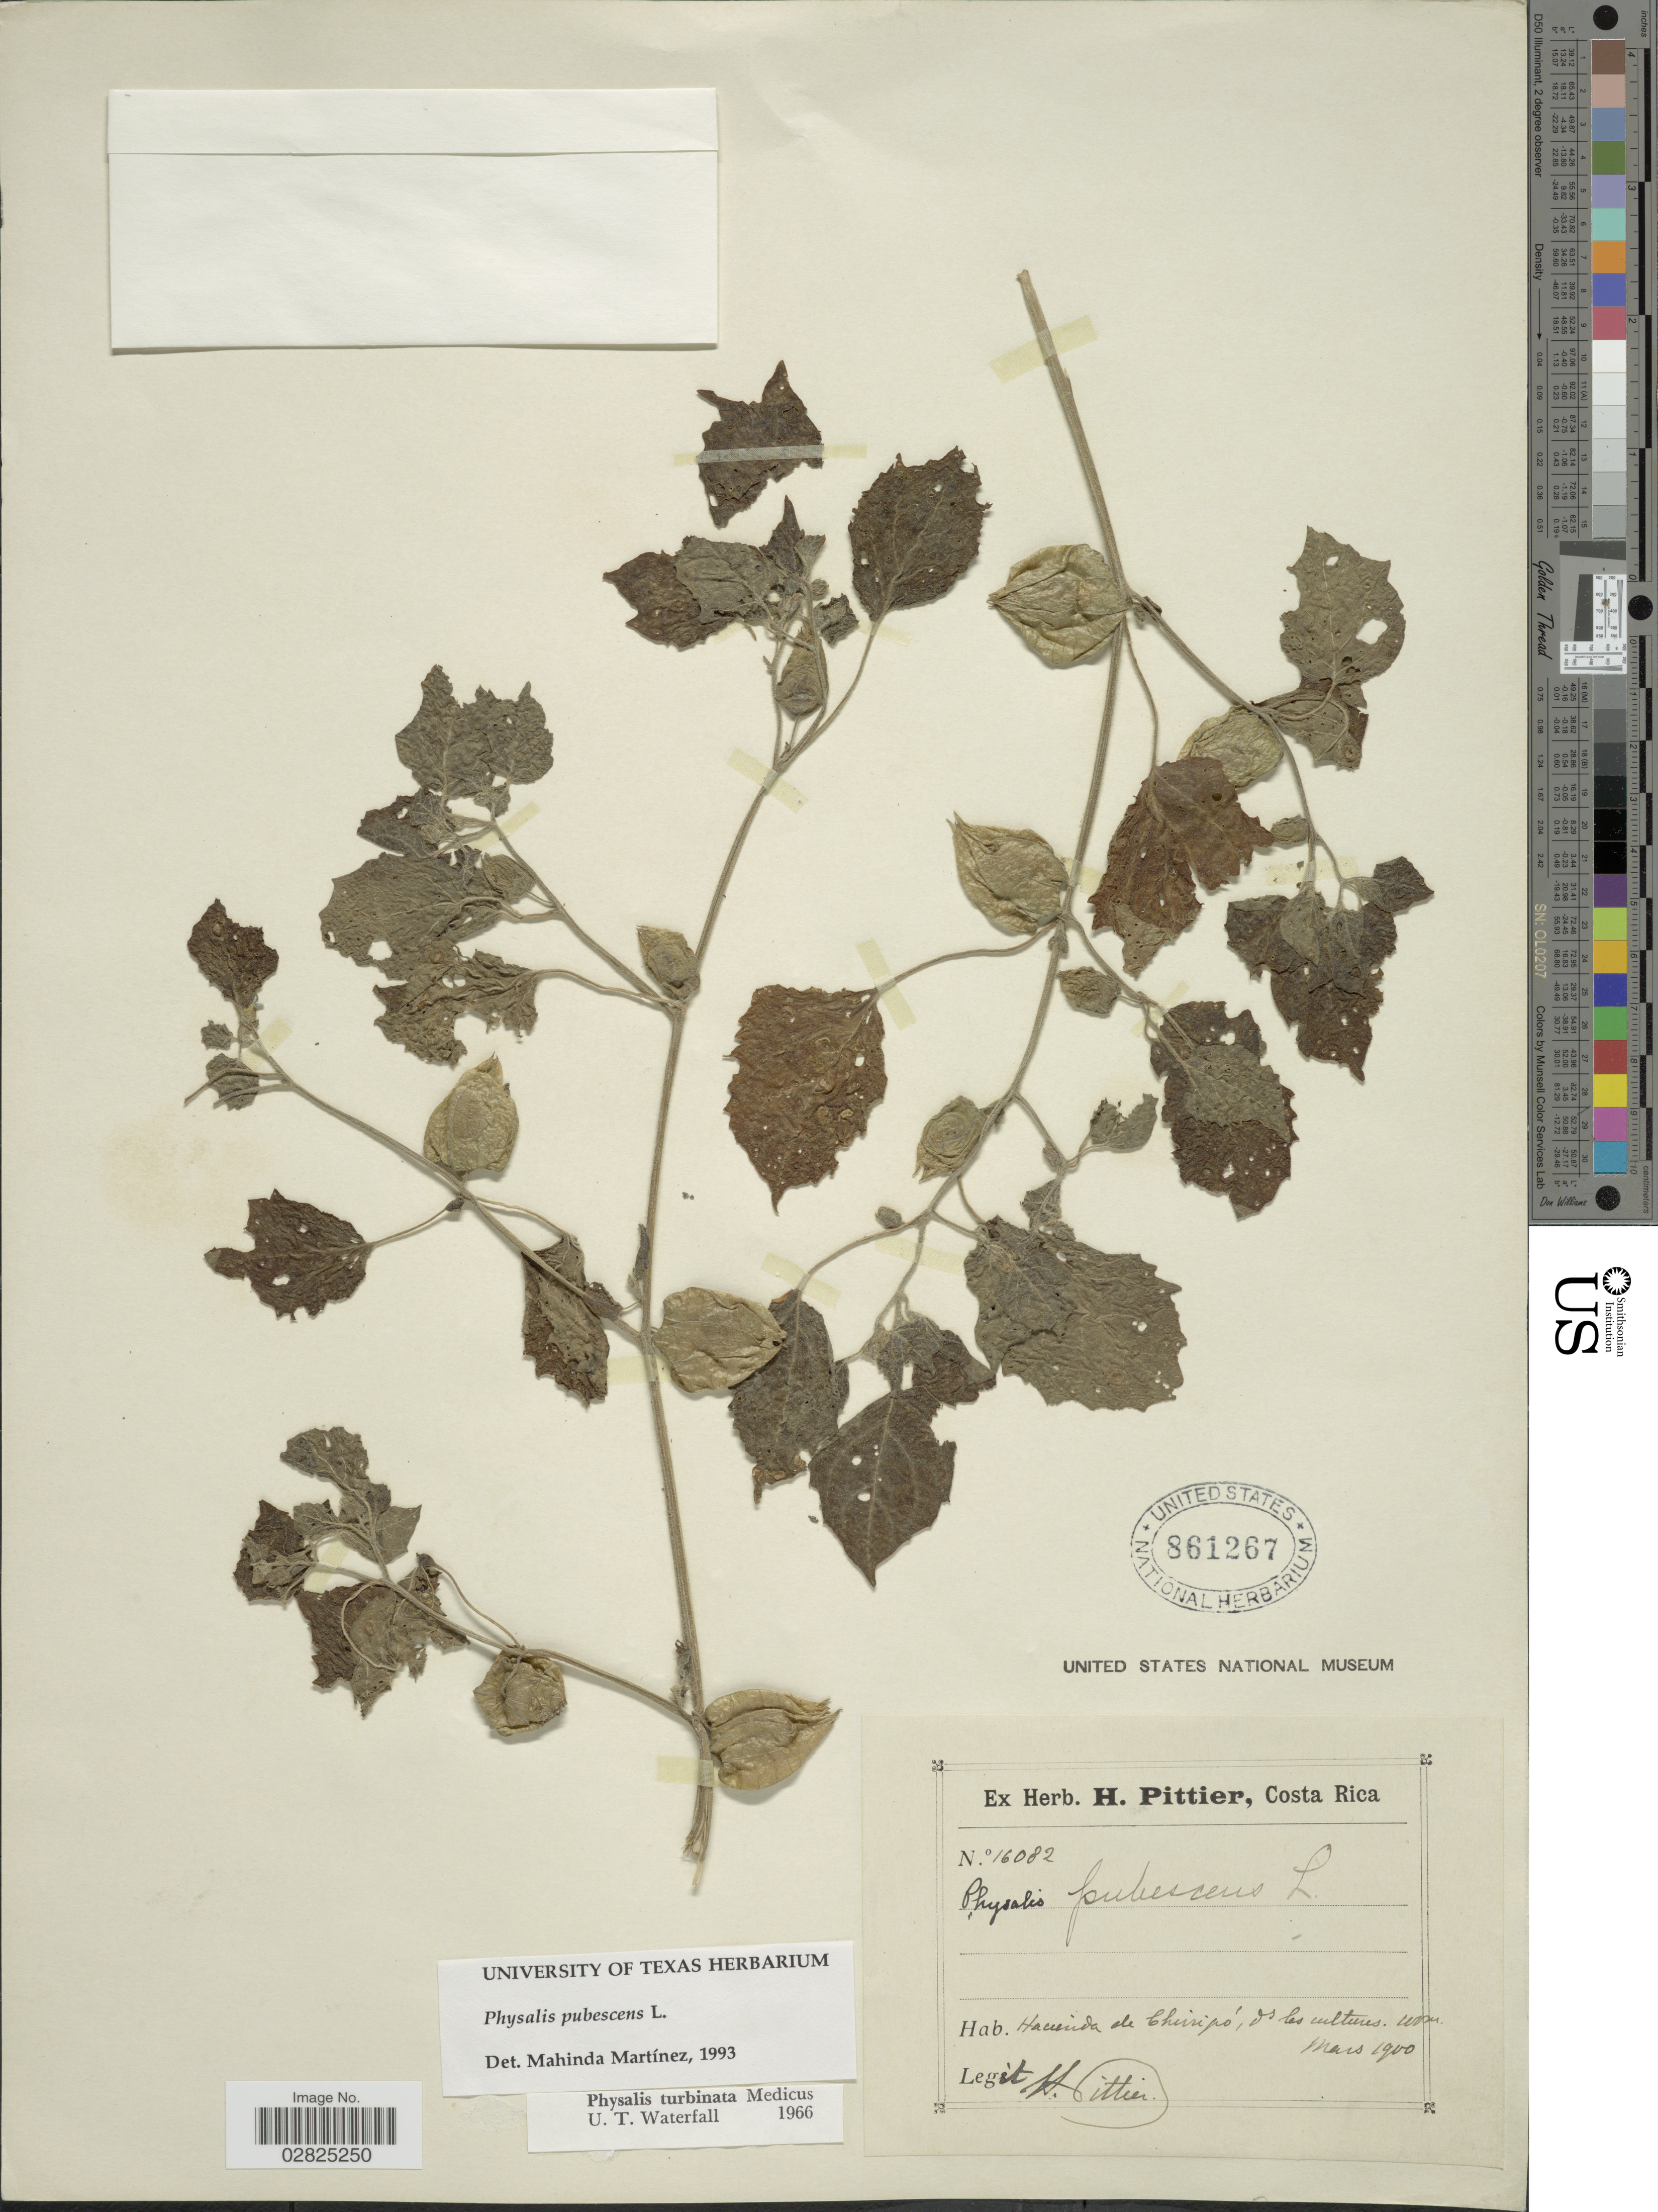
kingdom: Plantae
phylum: Tracheophyta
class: Magnoliopsida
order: Solanales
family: Solanaceae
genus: Physalis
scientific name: Physalis pubescens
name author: L.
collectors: H. F. Pittier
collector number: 16082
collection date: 1900-03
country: Costa Rica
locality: Hacienda de Chirripó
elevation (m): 1100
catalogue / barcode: US 861267